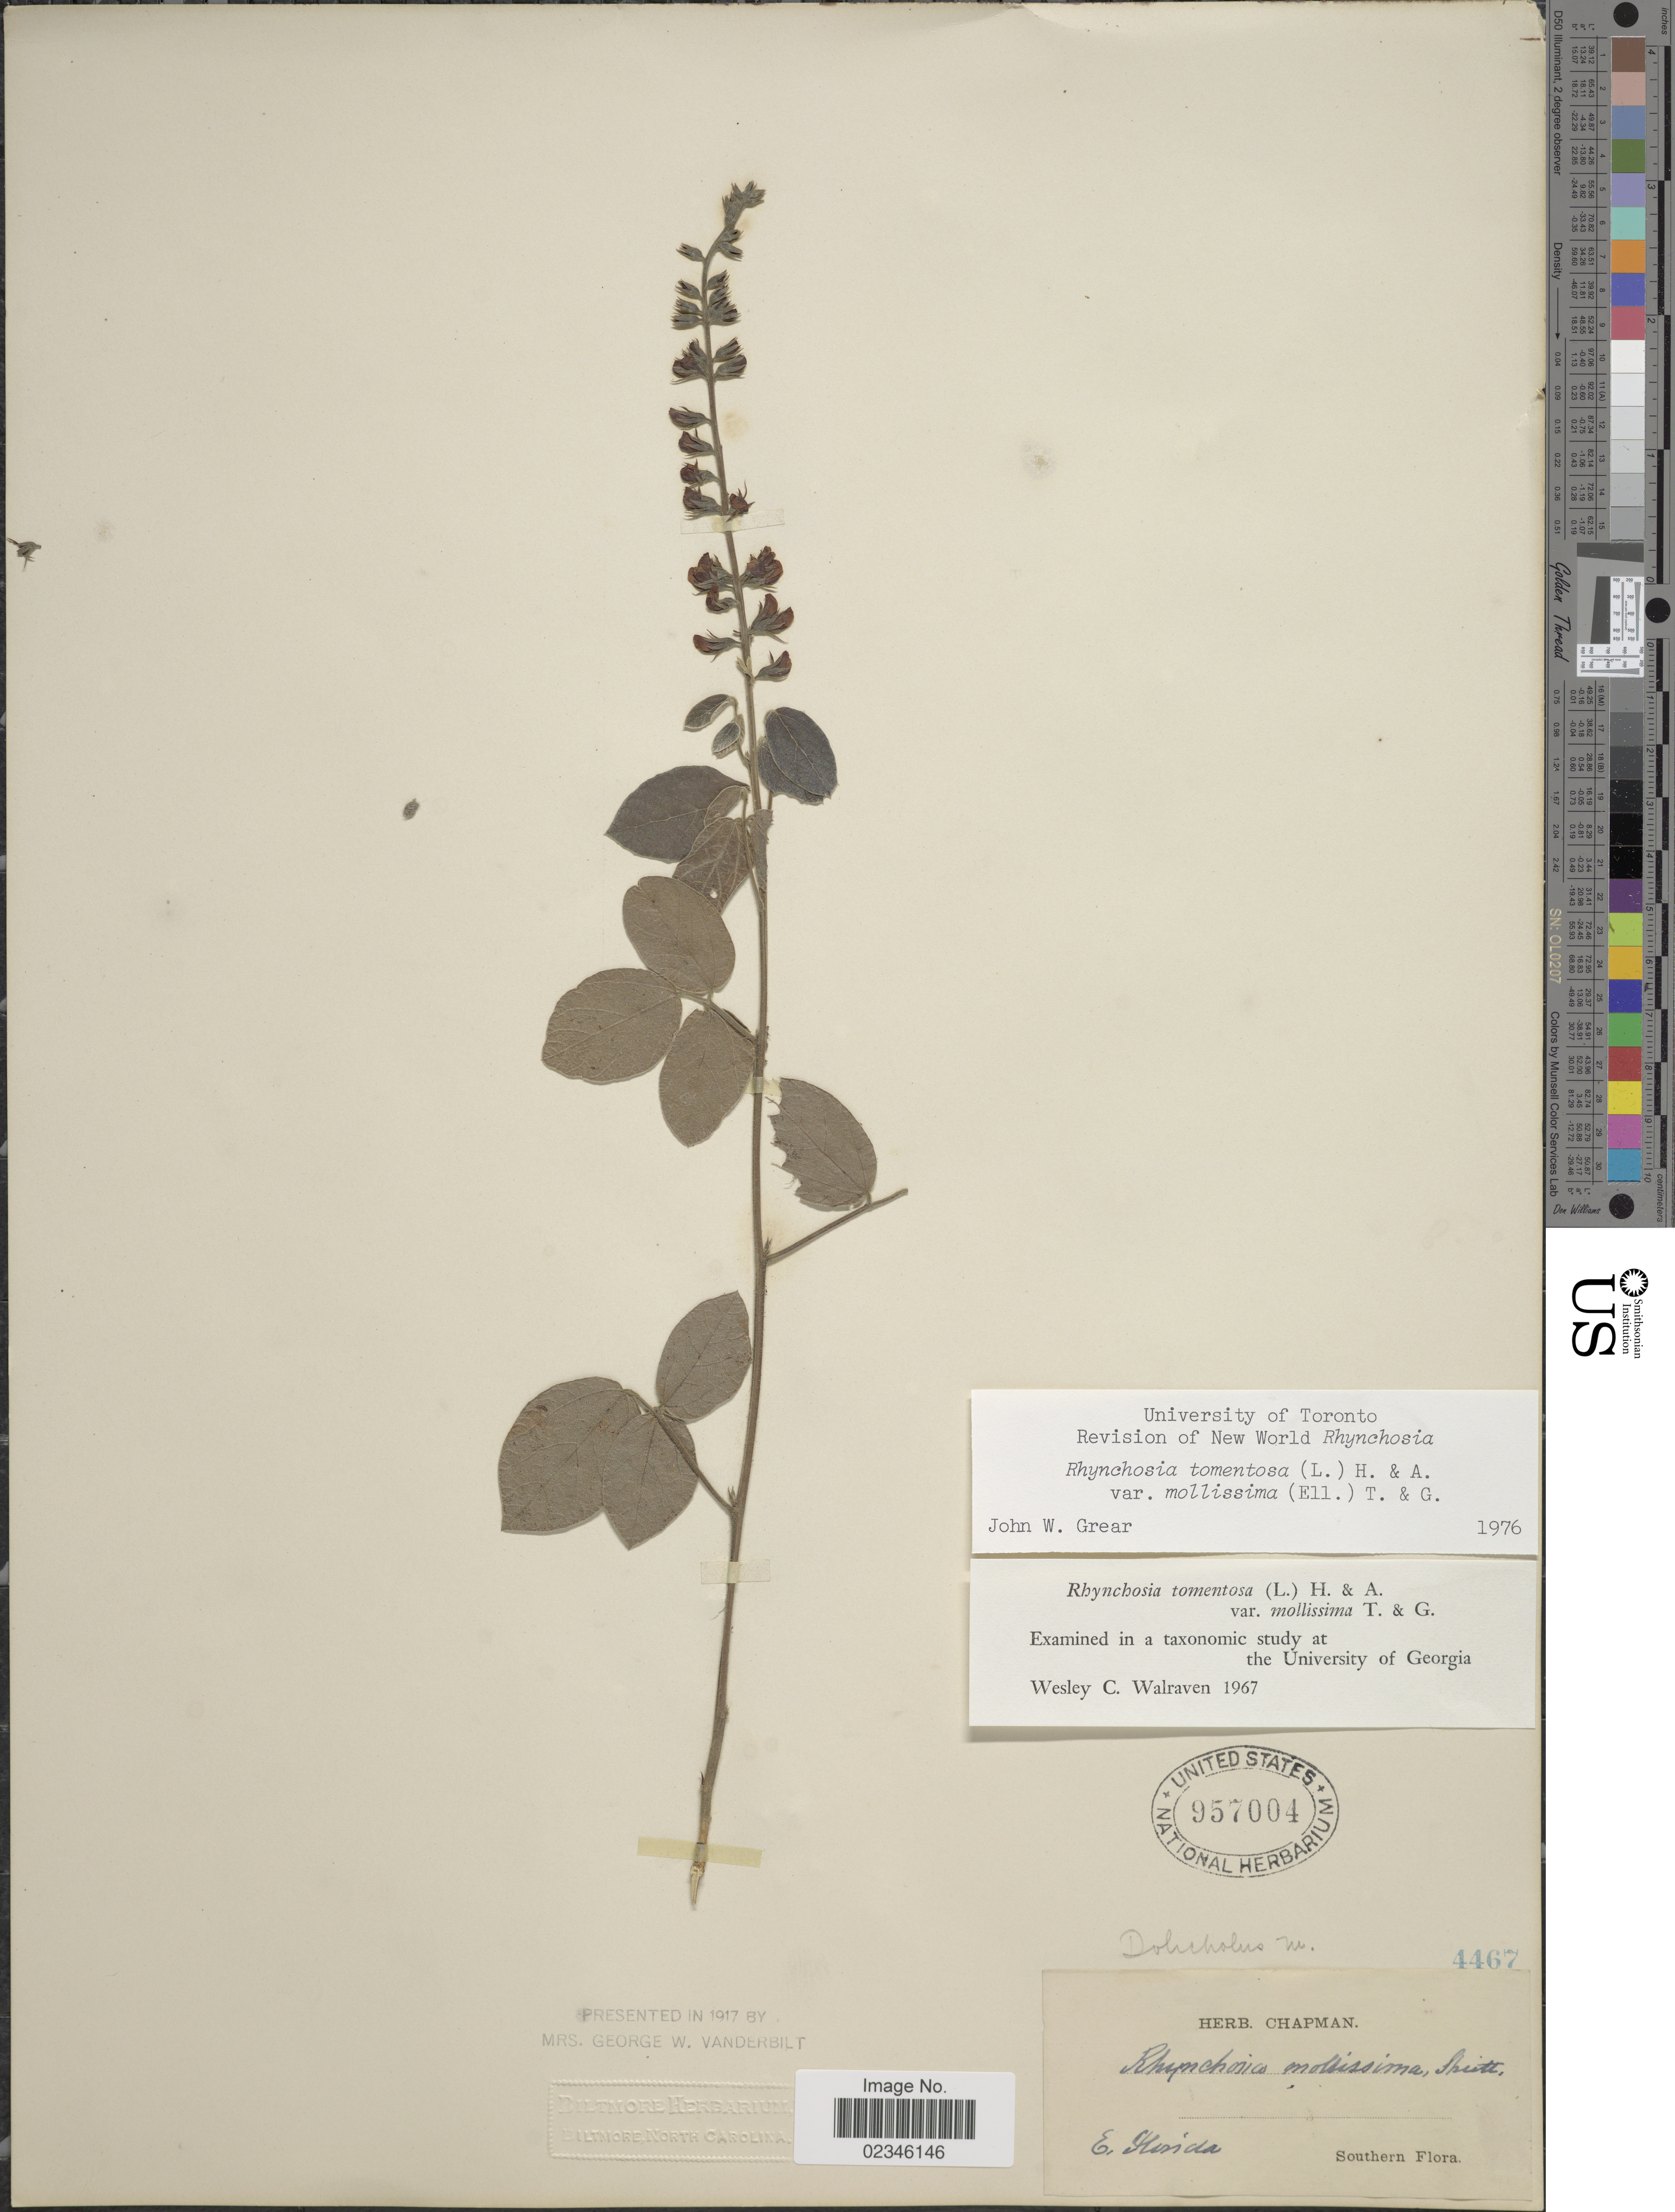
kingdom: Plantae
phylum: Tracheophyta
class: Magnoliopsida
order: Fabales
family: Fabaceae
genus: Rhynchosia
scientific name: Rhynchosia tomentosa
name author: (L.) Hook. & Arn.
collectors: ex herb. Chapman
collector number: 4467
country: United States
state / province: Florida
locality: E. Florida. Southern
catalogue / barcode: US 957004